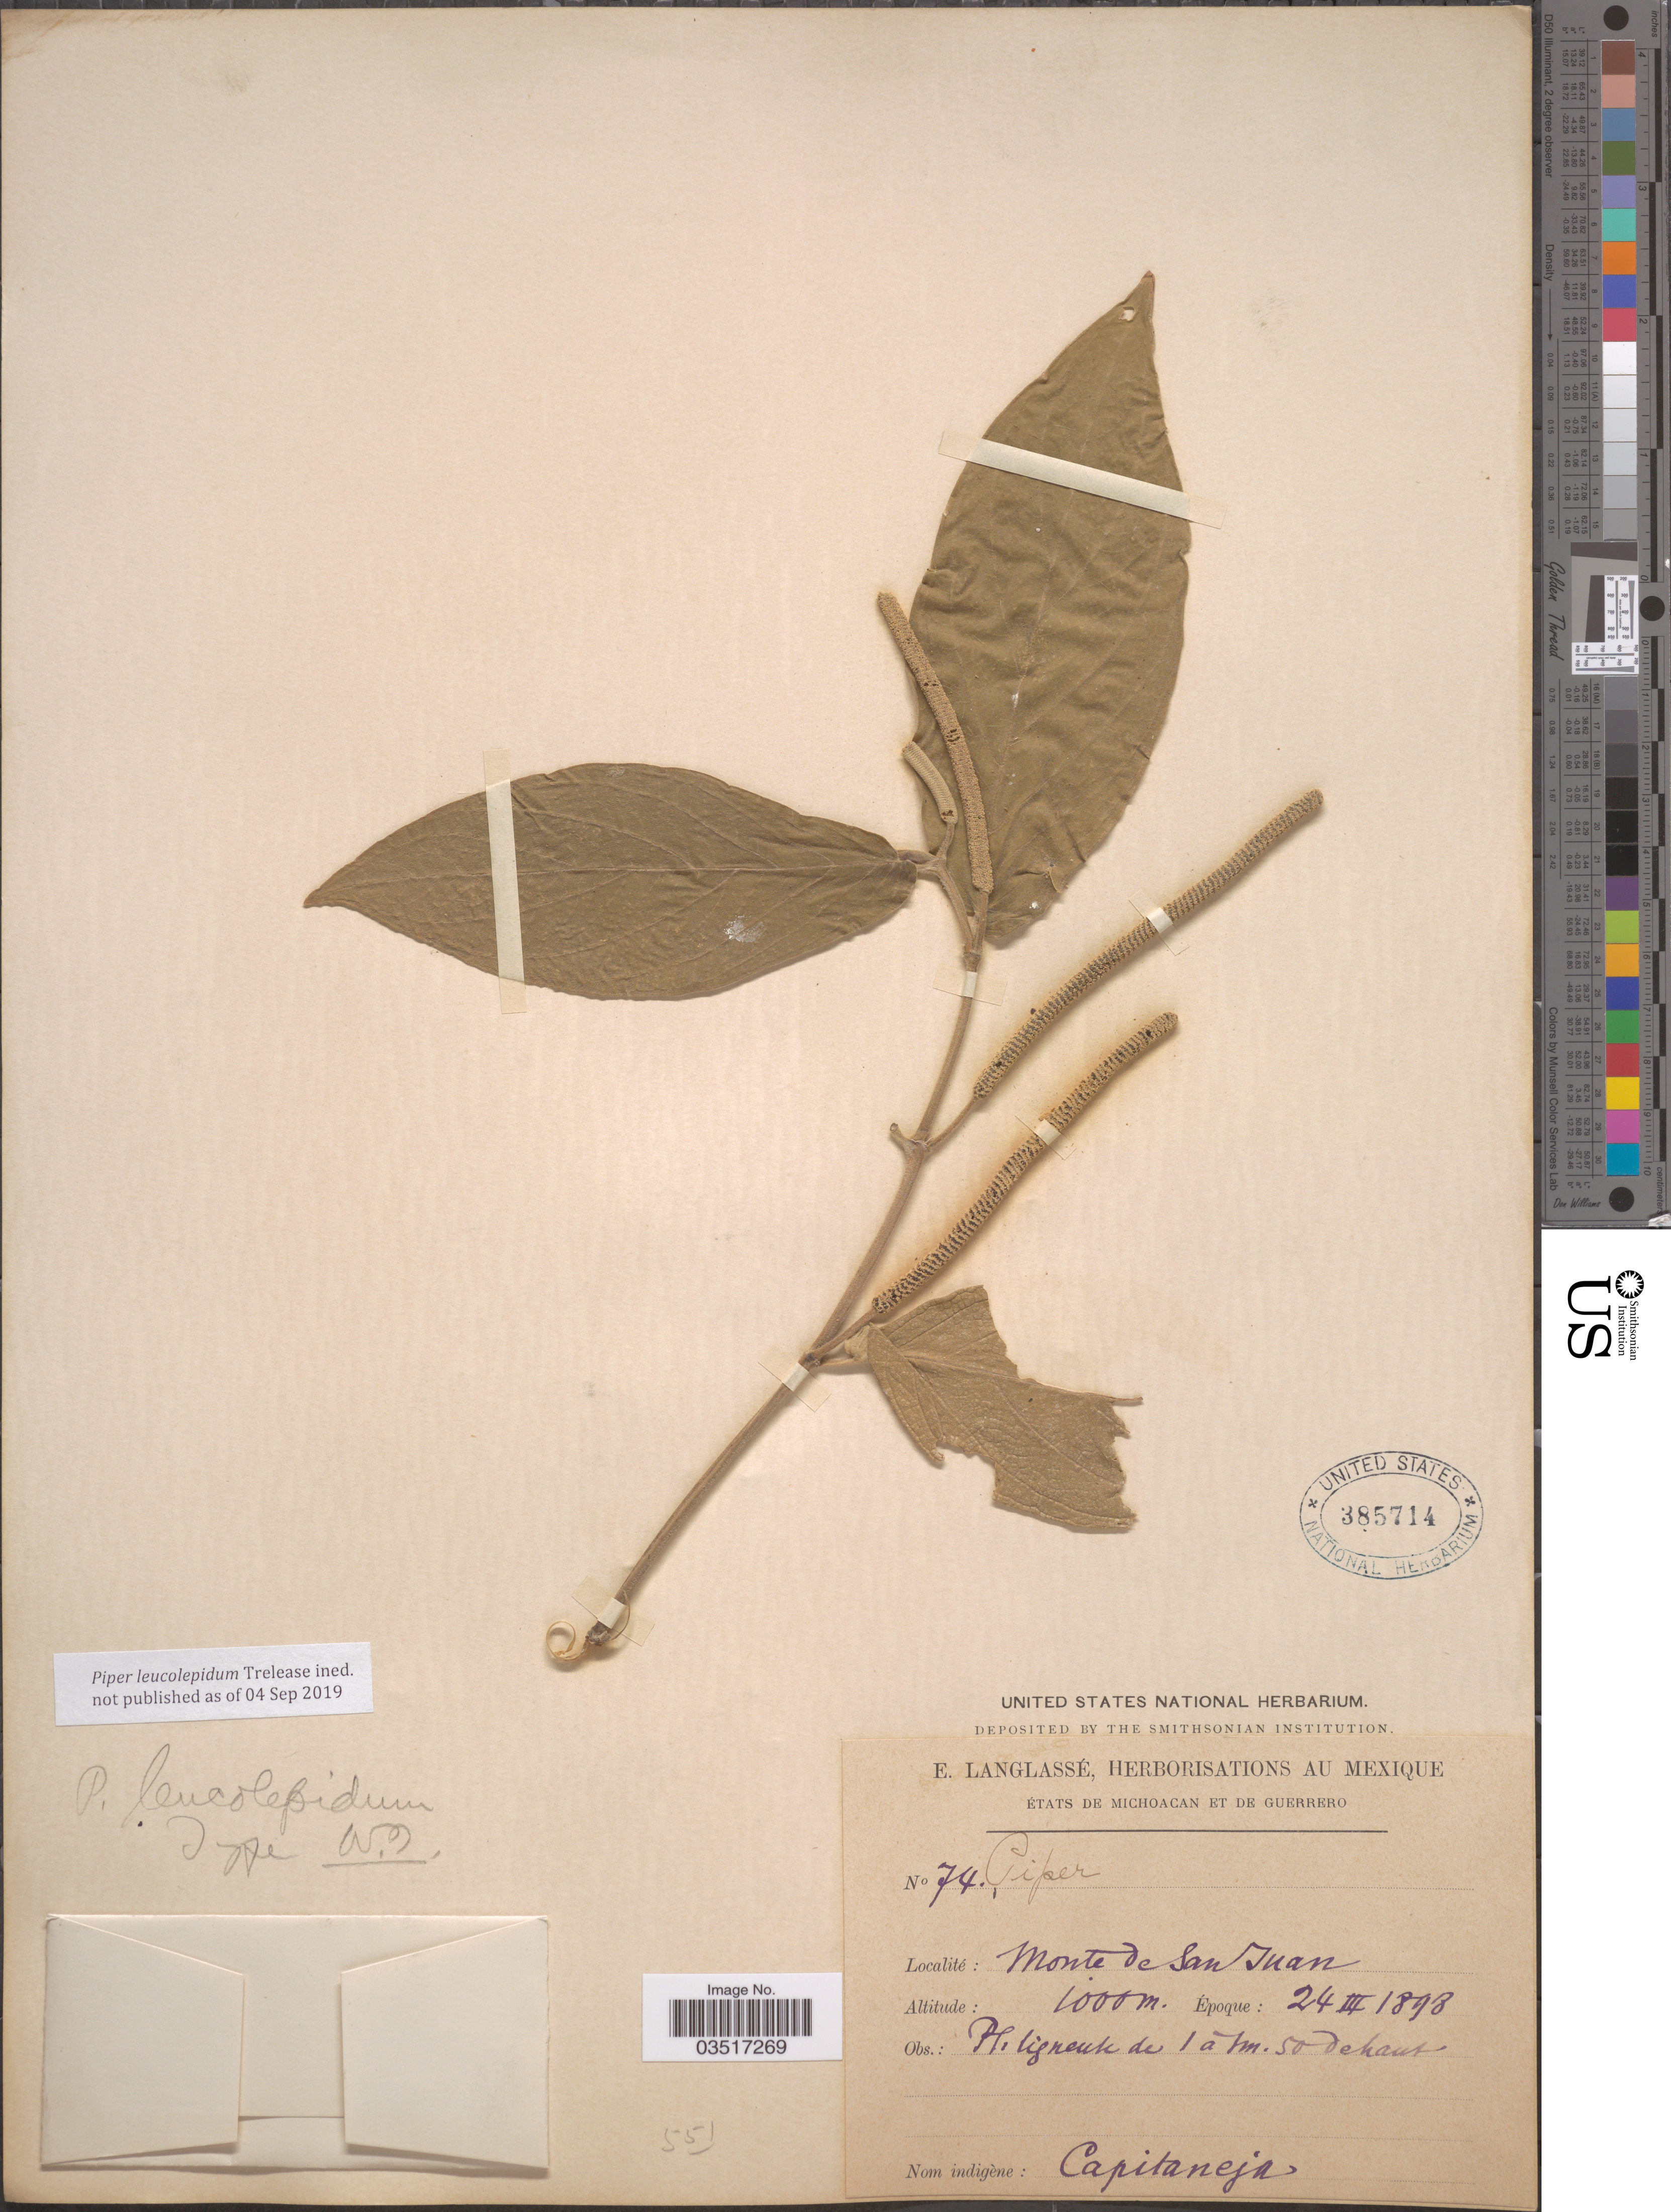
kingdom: Plantae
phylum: Tracheophyta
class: Magnoliopsida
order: Piperales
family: Piperaceae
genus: Piper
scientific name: Piper sp.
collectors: E. Langlassé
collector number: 74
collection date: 1893-03-24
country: Mexico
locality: États de Michoacan et de Guerrero. Monte de San Juan.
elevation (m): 1000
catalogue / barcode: US 385714